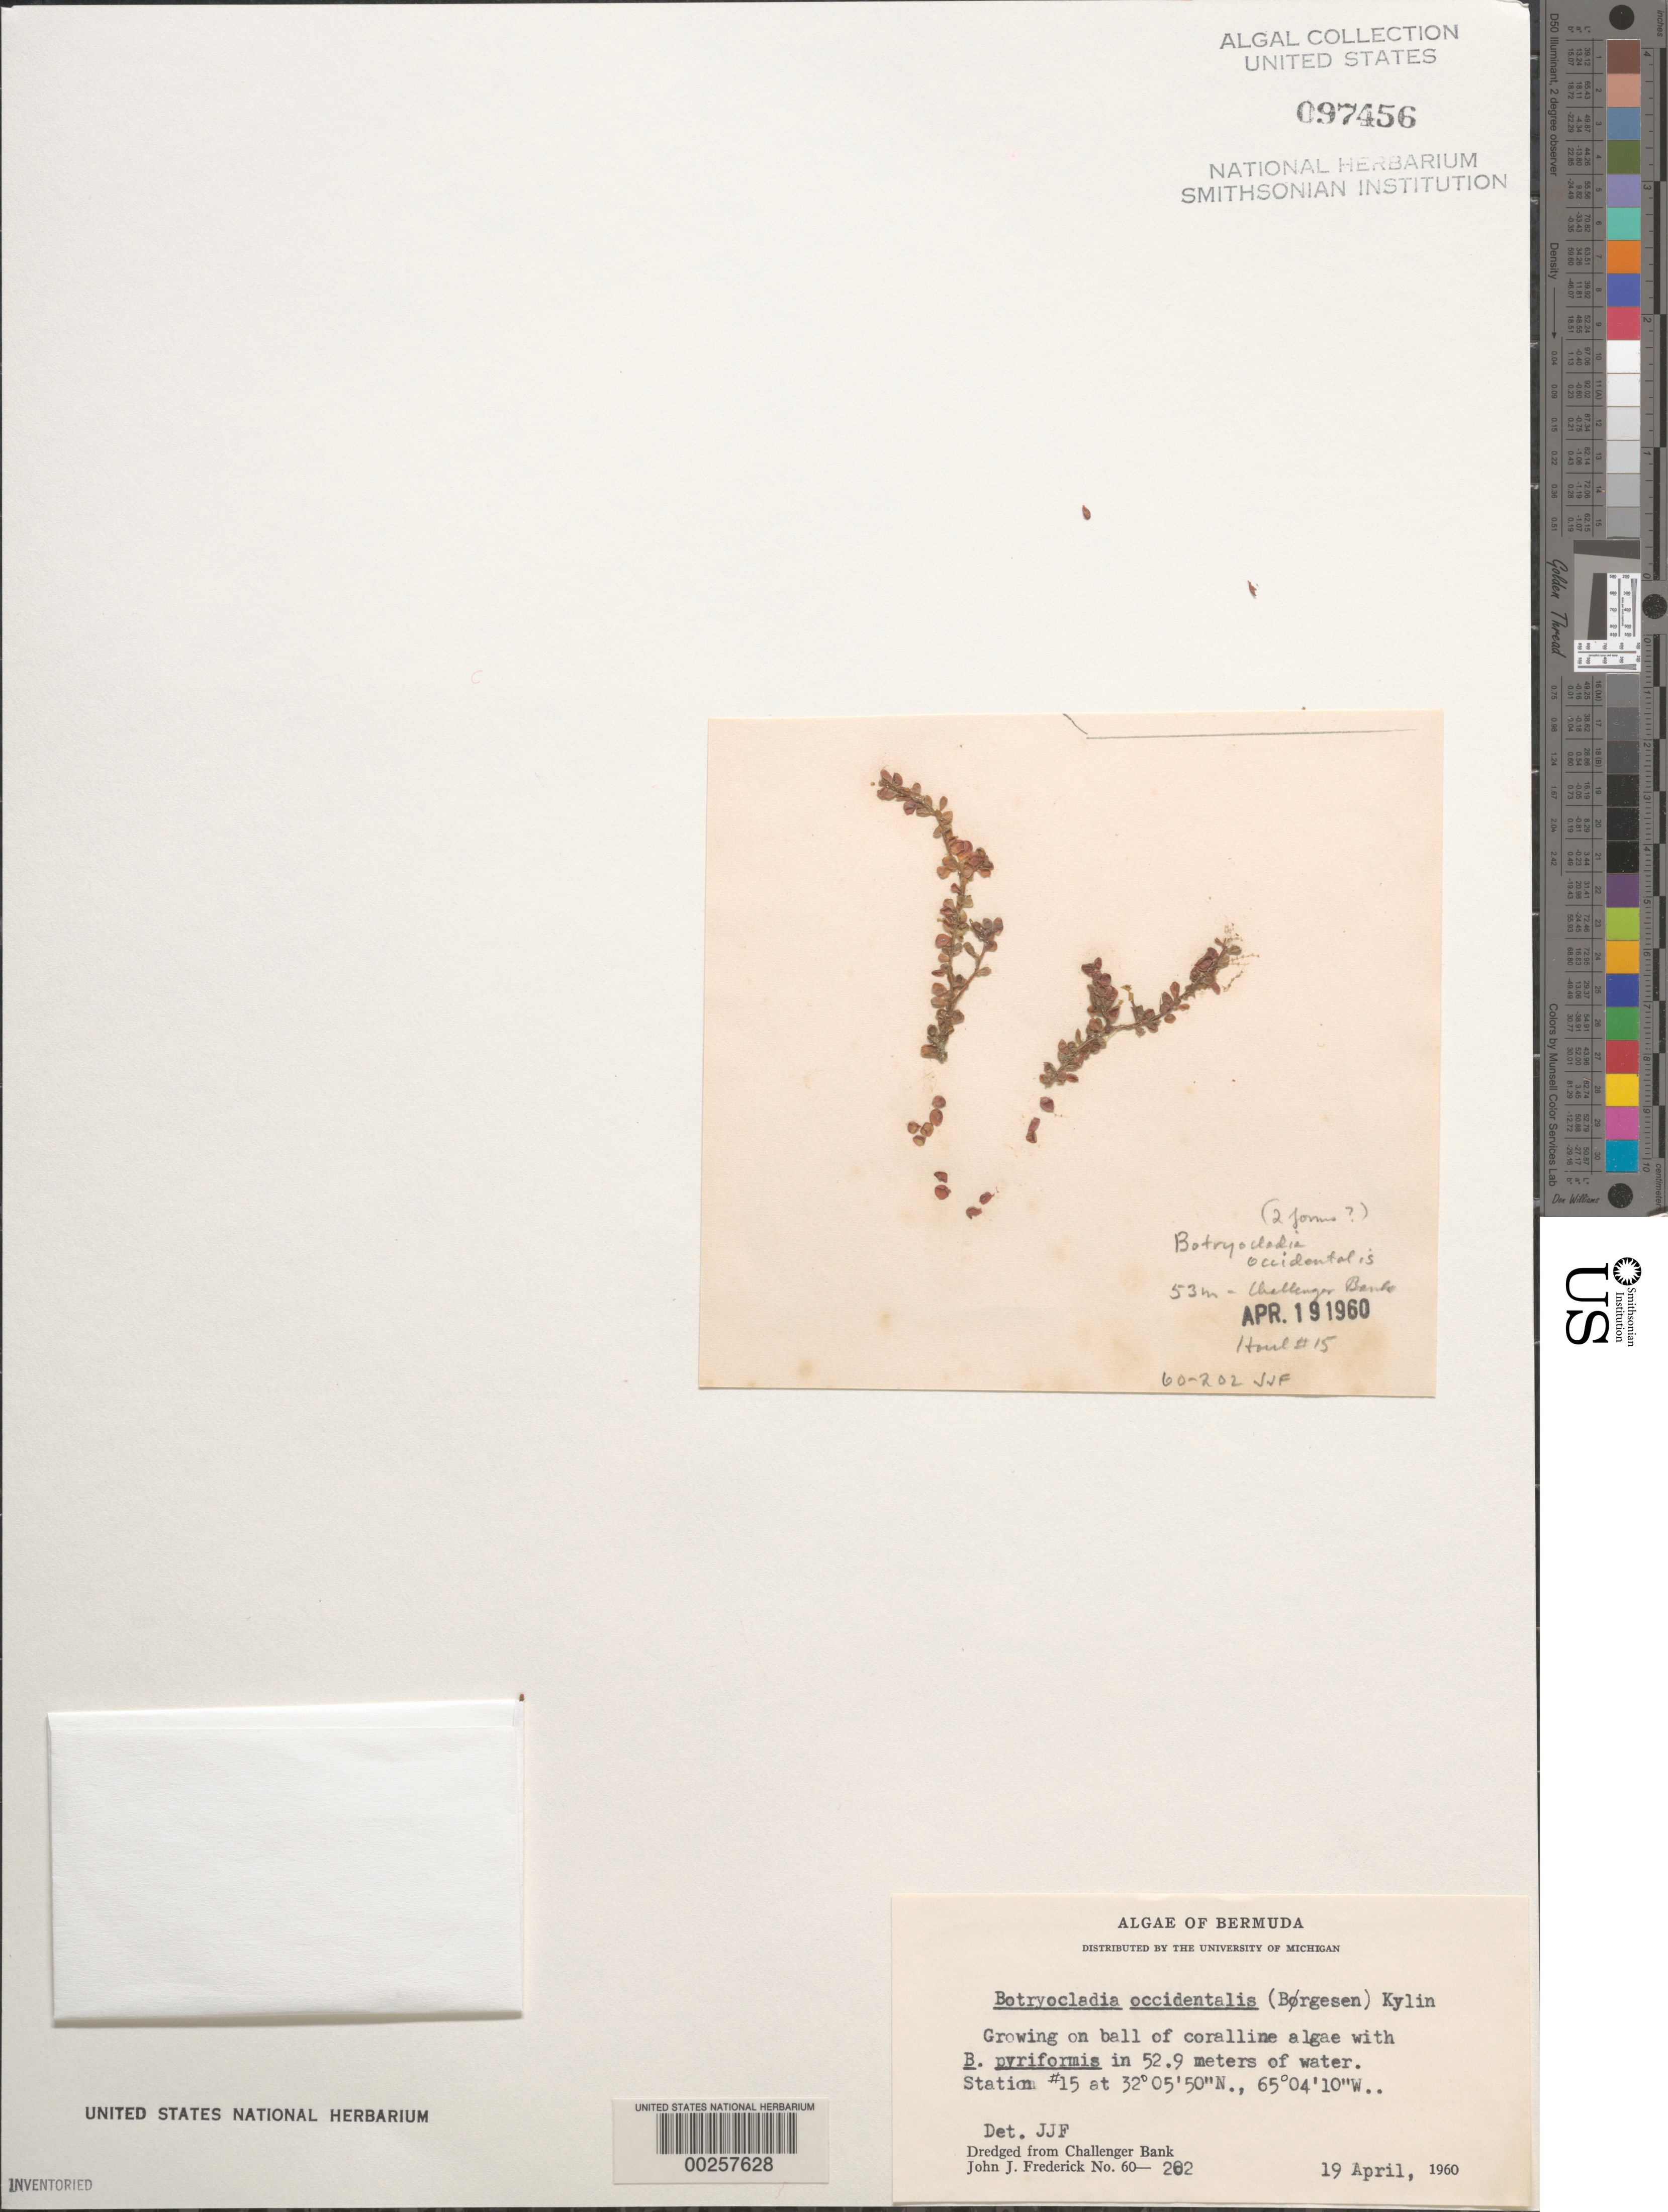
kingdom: Plantae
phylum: Rhodophyta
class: Florideophyceae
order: Rhodymeniales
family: Rhodymeniaceae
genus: Botryocladia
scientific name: Botryocladia occidentalis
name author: (Børgesen) Kylin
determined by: Frederick, J. J.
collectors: J. Frederick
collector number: JJF 60-202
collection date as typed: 19 Apr 1960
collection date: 1960-04-19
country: Bermuda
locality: Challenger Bank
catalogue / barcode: US 97456